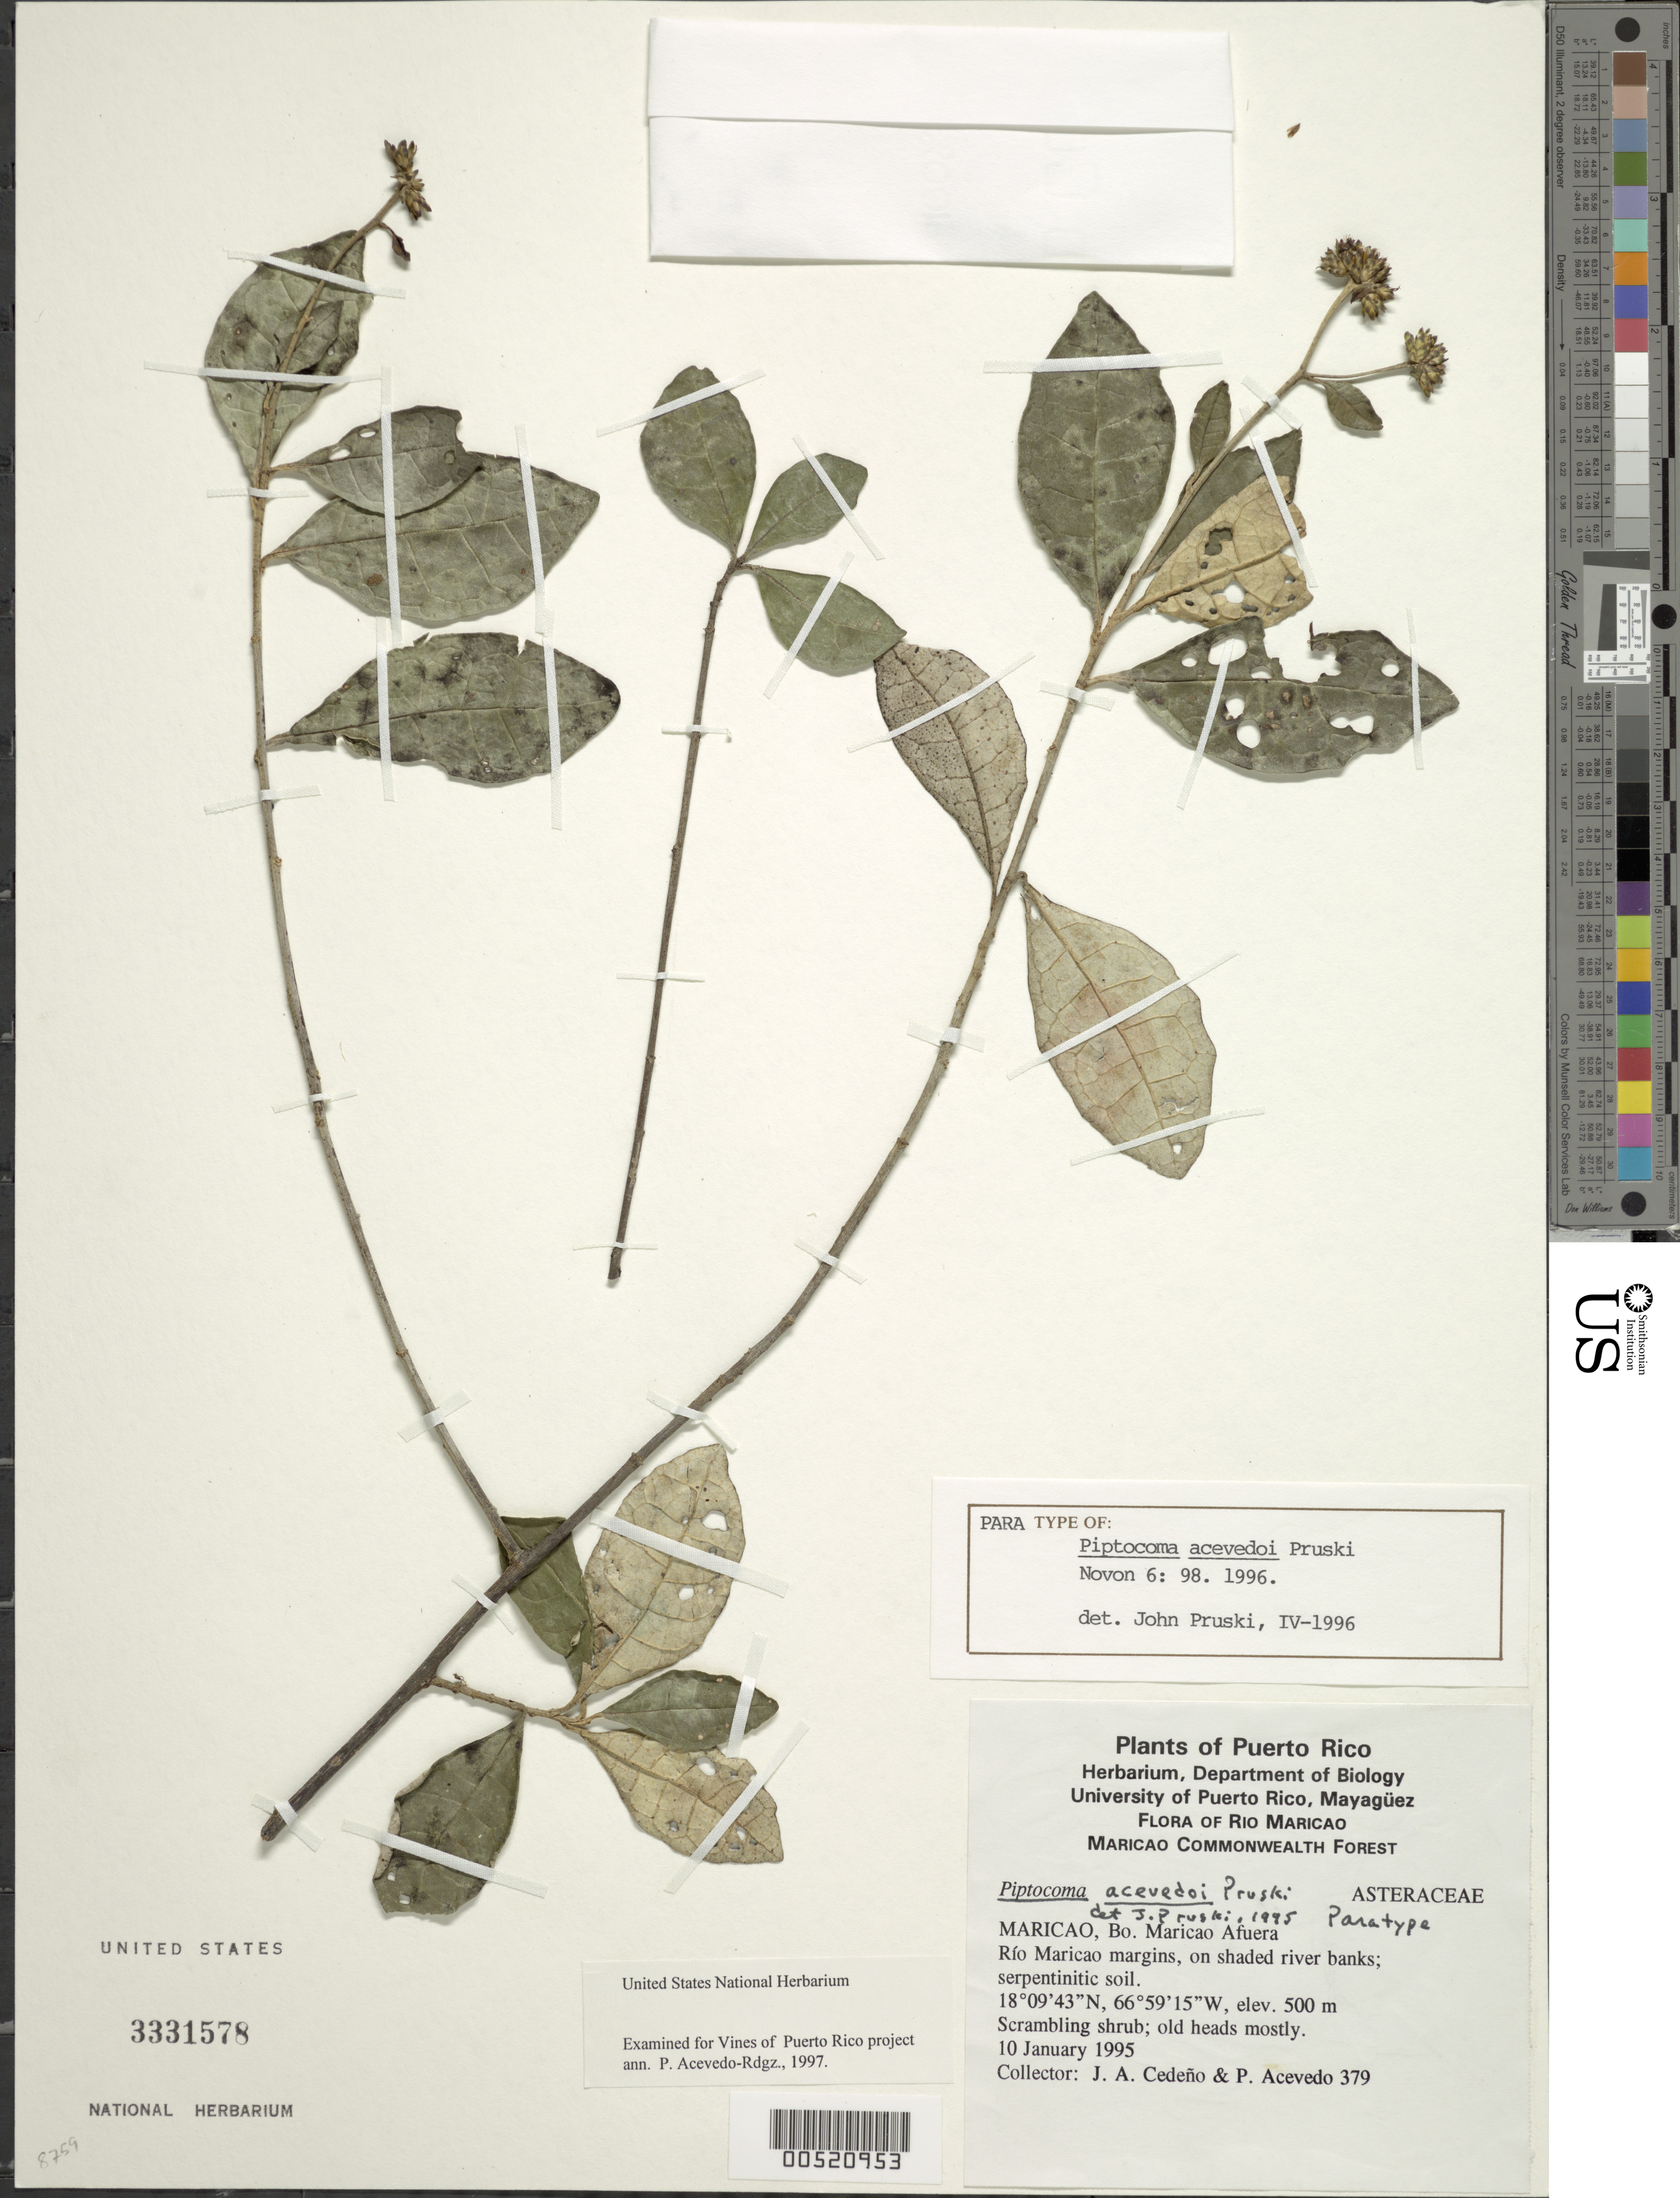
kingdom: Plantae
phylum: Tracheophyta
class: Magnoliopsida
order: Asterales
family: Asteraceae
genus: Piptocoma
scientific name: Piptocoma acevedoi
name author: Pruski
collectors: J. A. Cedeño M. & P. Acevedo-Rodr.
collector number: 379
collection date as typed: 10 Jan 1995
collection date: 1995-01-10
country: Puerto Rico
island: Greater Antilles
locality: Maricao: Bo. Maricao Afuera, Río Maricao margins.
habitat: On shaded river banks; serpentinitic soil.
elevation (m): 470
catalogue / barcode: US 3331578